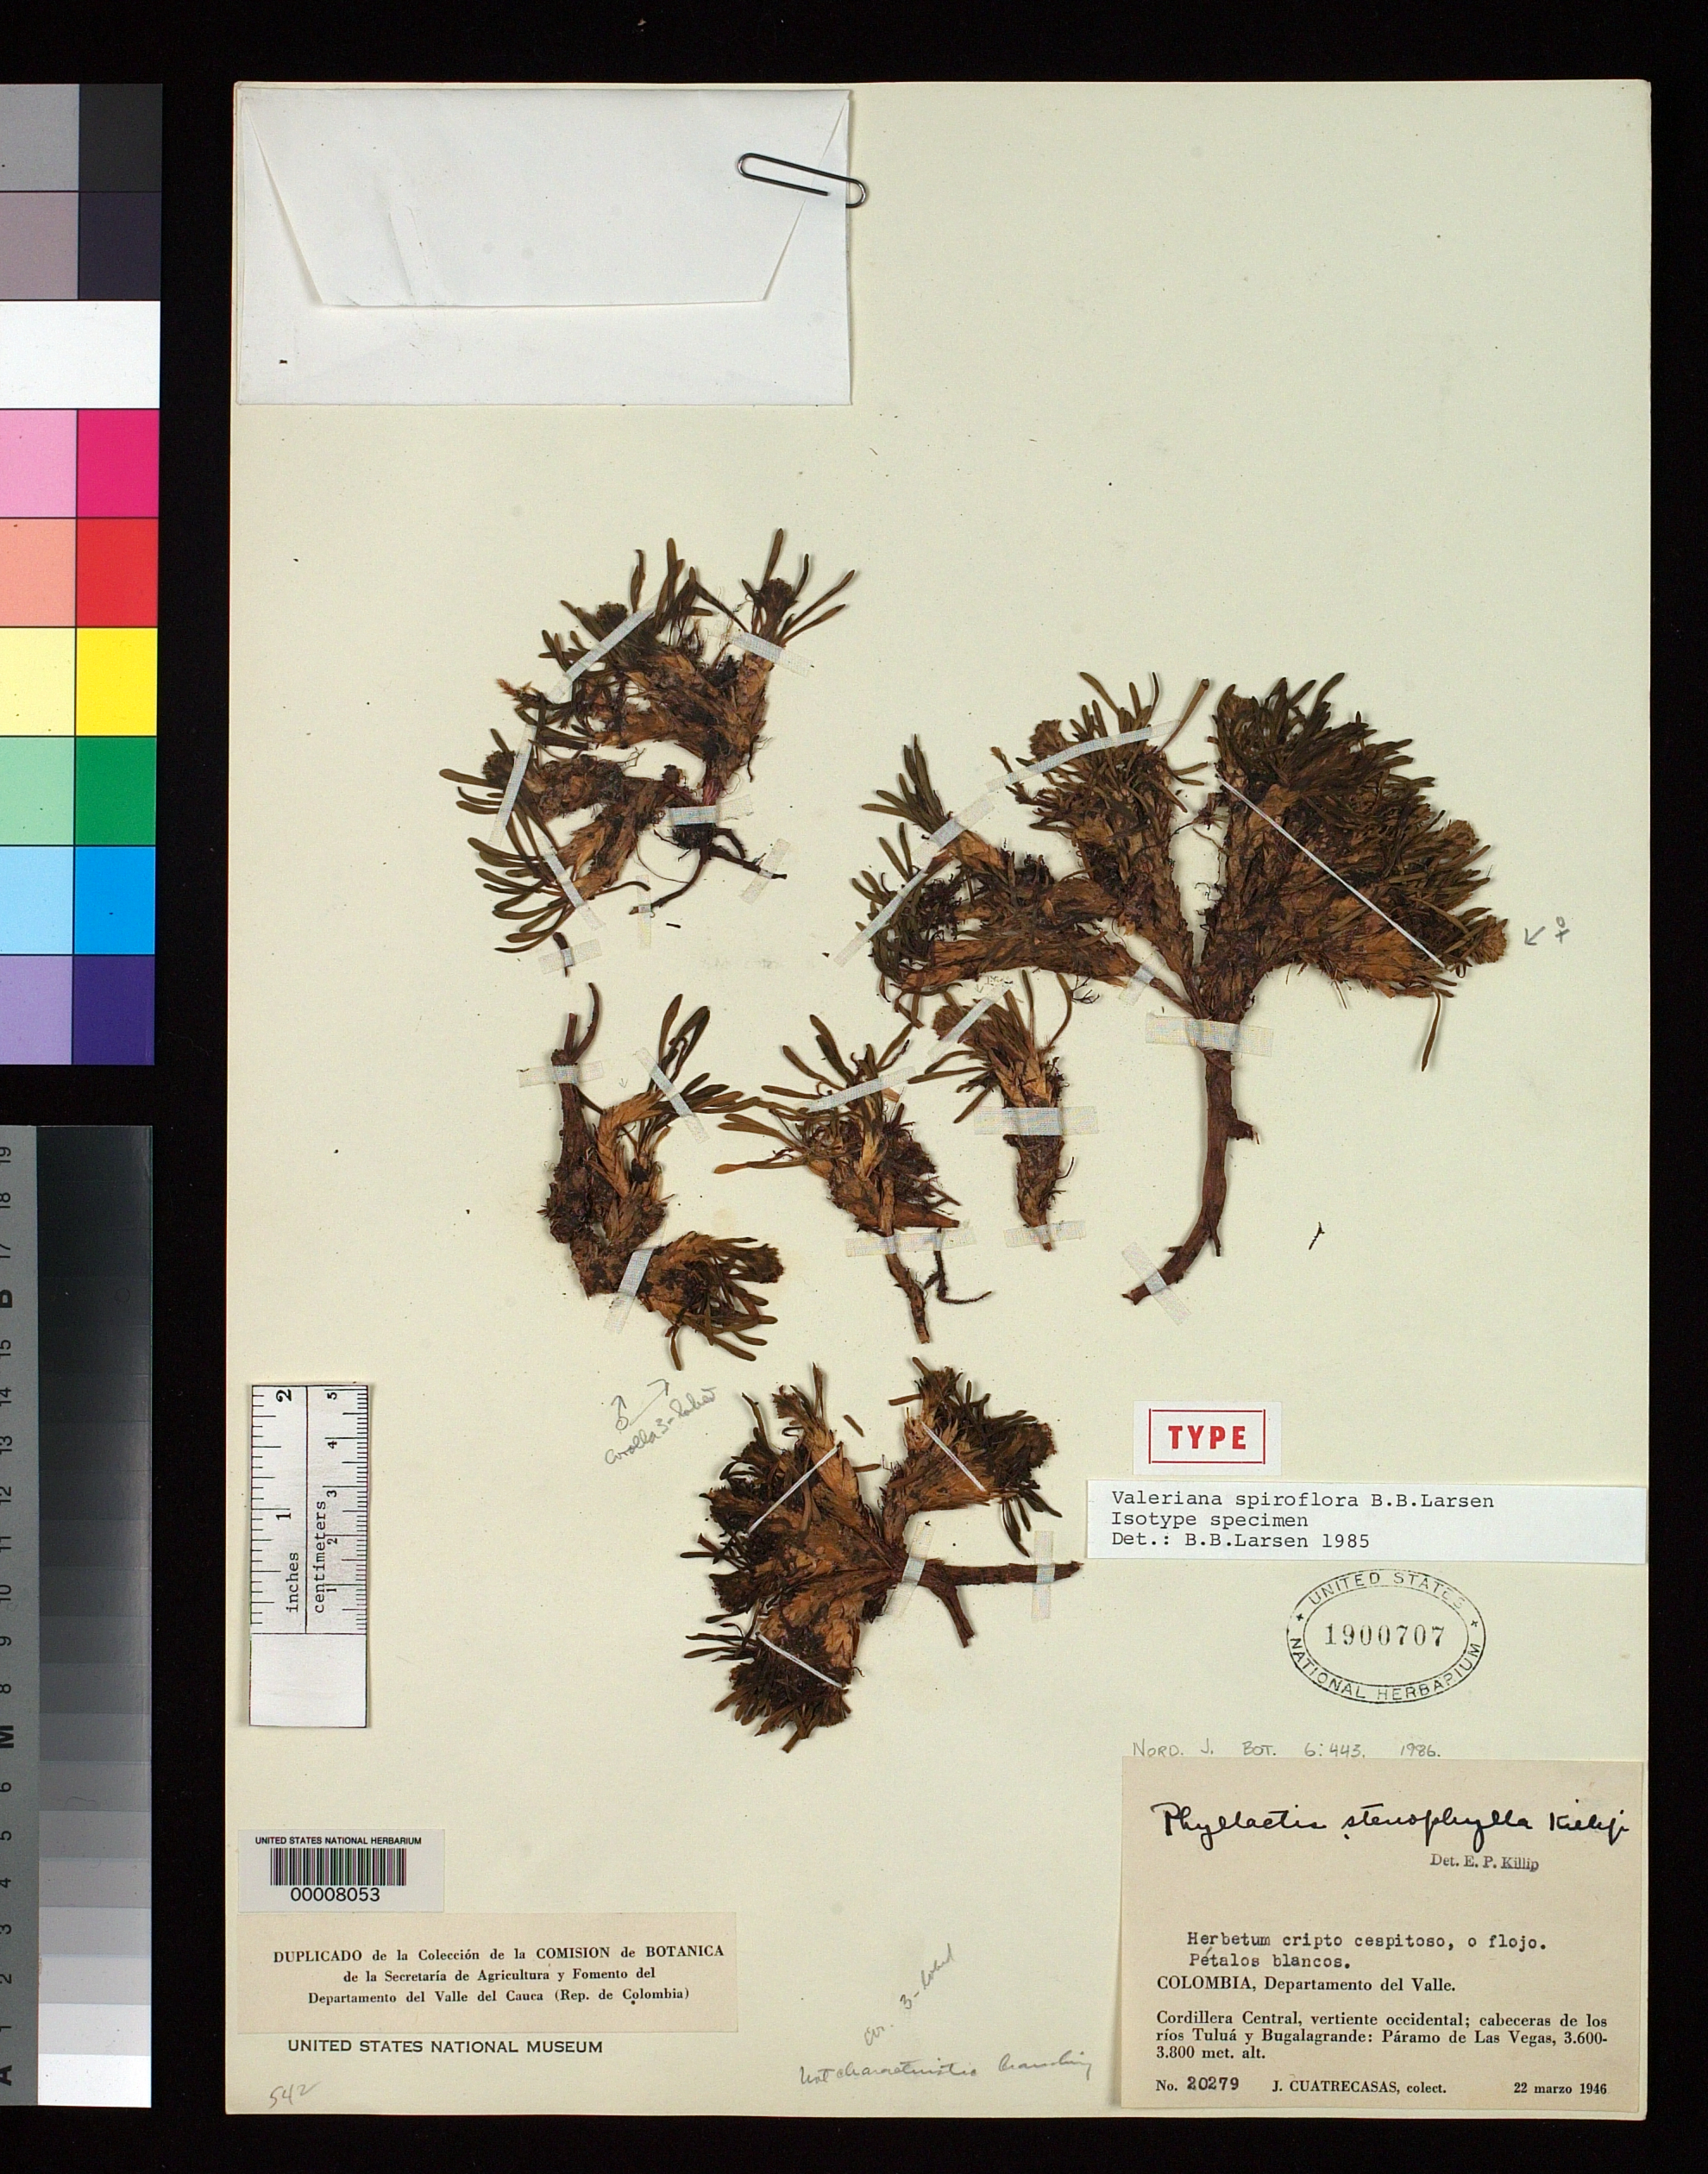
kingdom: Plantae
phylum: Tracheophyta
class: Magnoliopsida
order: Dipsacales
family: Caprifoliaceae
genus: Valeriana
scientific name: Valeriana spiroflora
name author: Larsen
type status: Isotype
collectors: J. Cuatrecasas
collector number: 20279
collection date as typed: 22 Mar 1946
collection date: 1946-03-22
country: Colombia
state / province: Valle del Cauca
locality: Headwaters of Rios Tulua and Bugla Grande, Paramo de Las Vegas.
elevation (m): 3600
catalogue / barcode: US 1900707